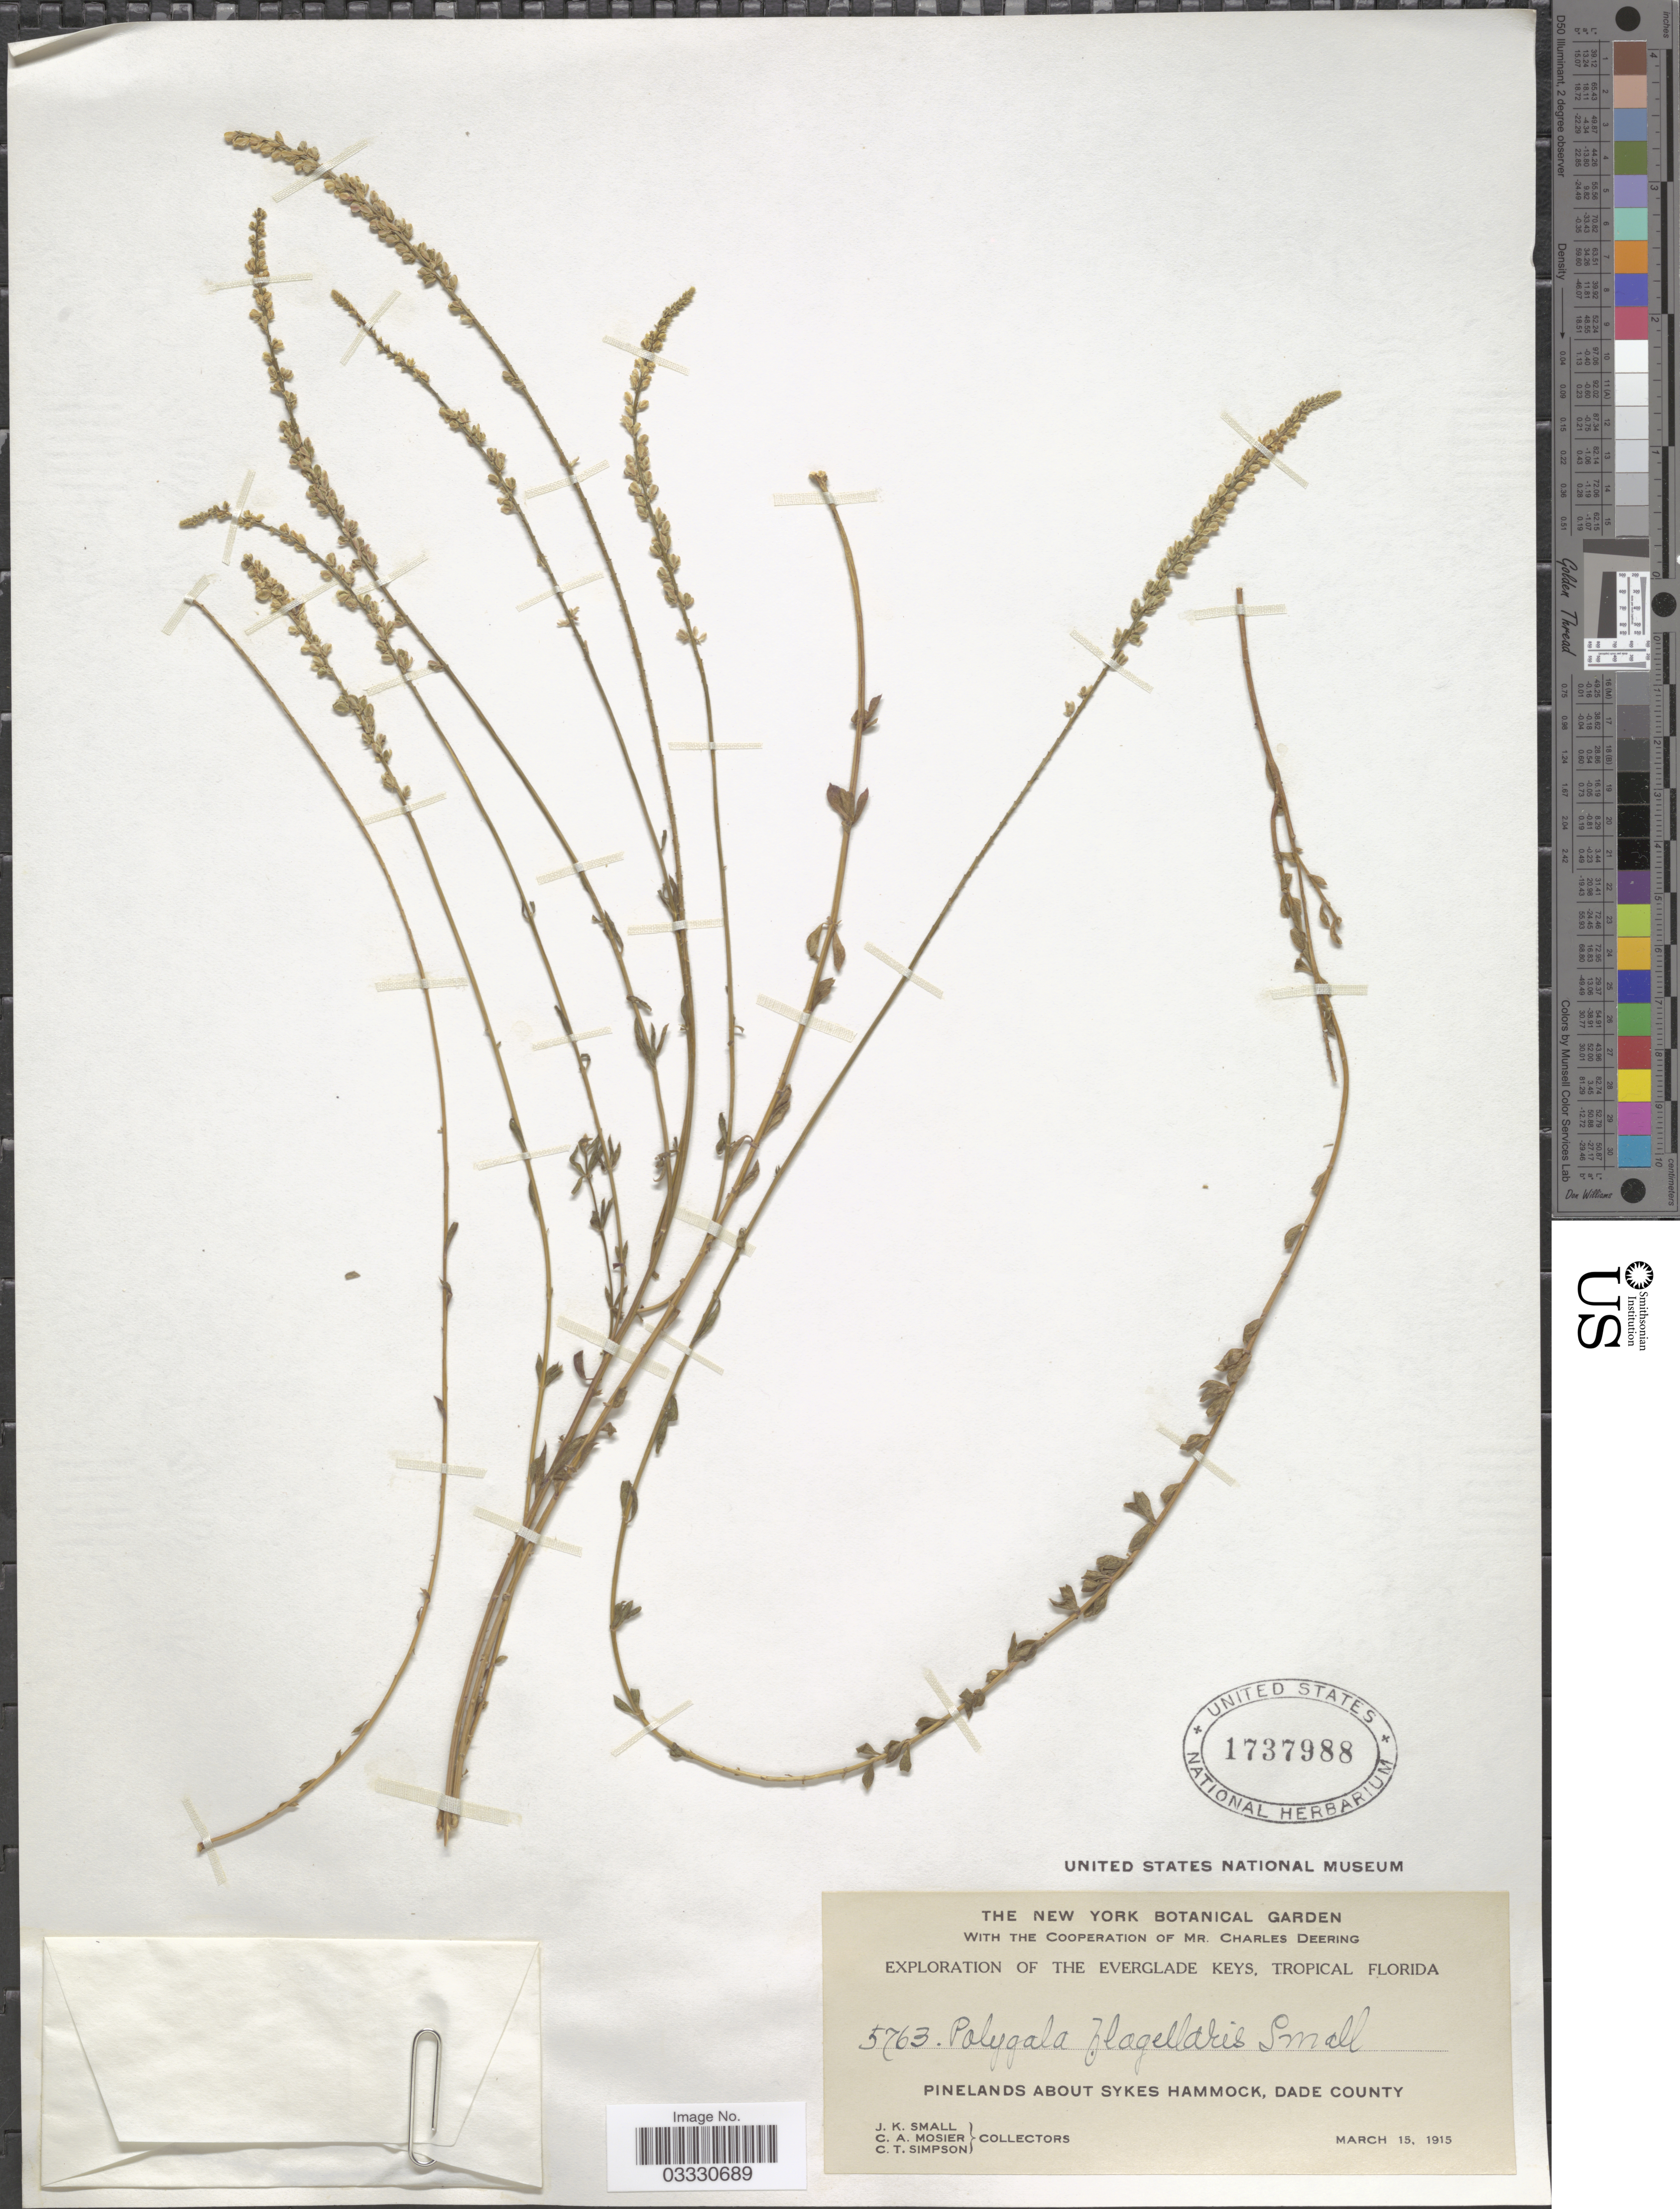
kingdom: Plantae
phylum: Tracheophyta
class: Magnoliopsida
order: Fabales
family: Polygalaceae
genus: Polygala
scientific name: Polygala flagellaris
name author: Small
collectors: J. K. Small, C. A. Mosier & C. T. Simpson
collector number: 5763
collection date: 1915-03-15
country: United States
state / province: Florida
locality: The Everglade Keys, Tropical Florida. Pinelands about Sykes Hammock, Dade County.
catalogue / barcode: US 1737988